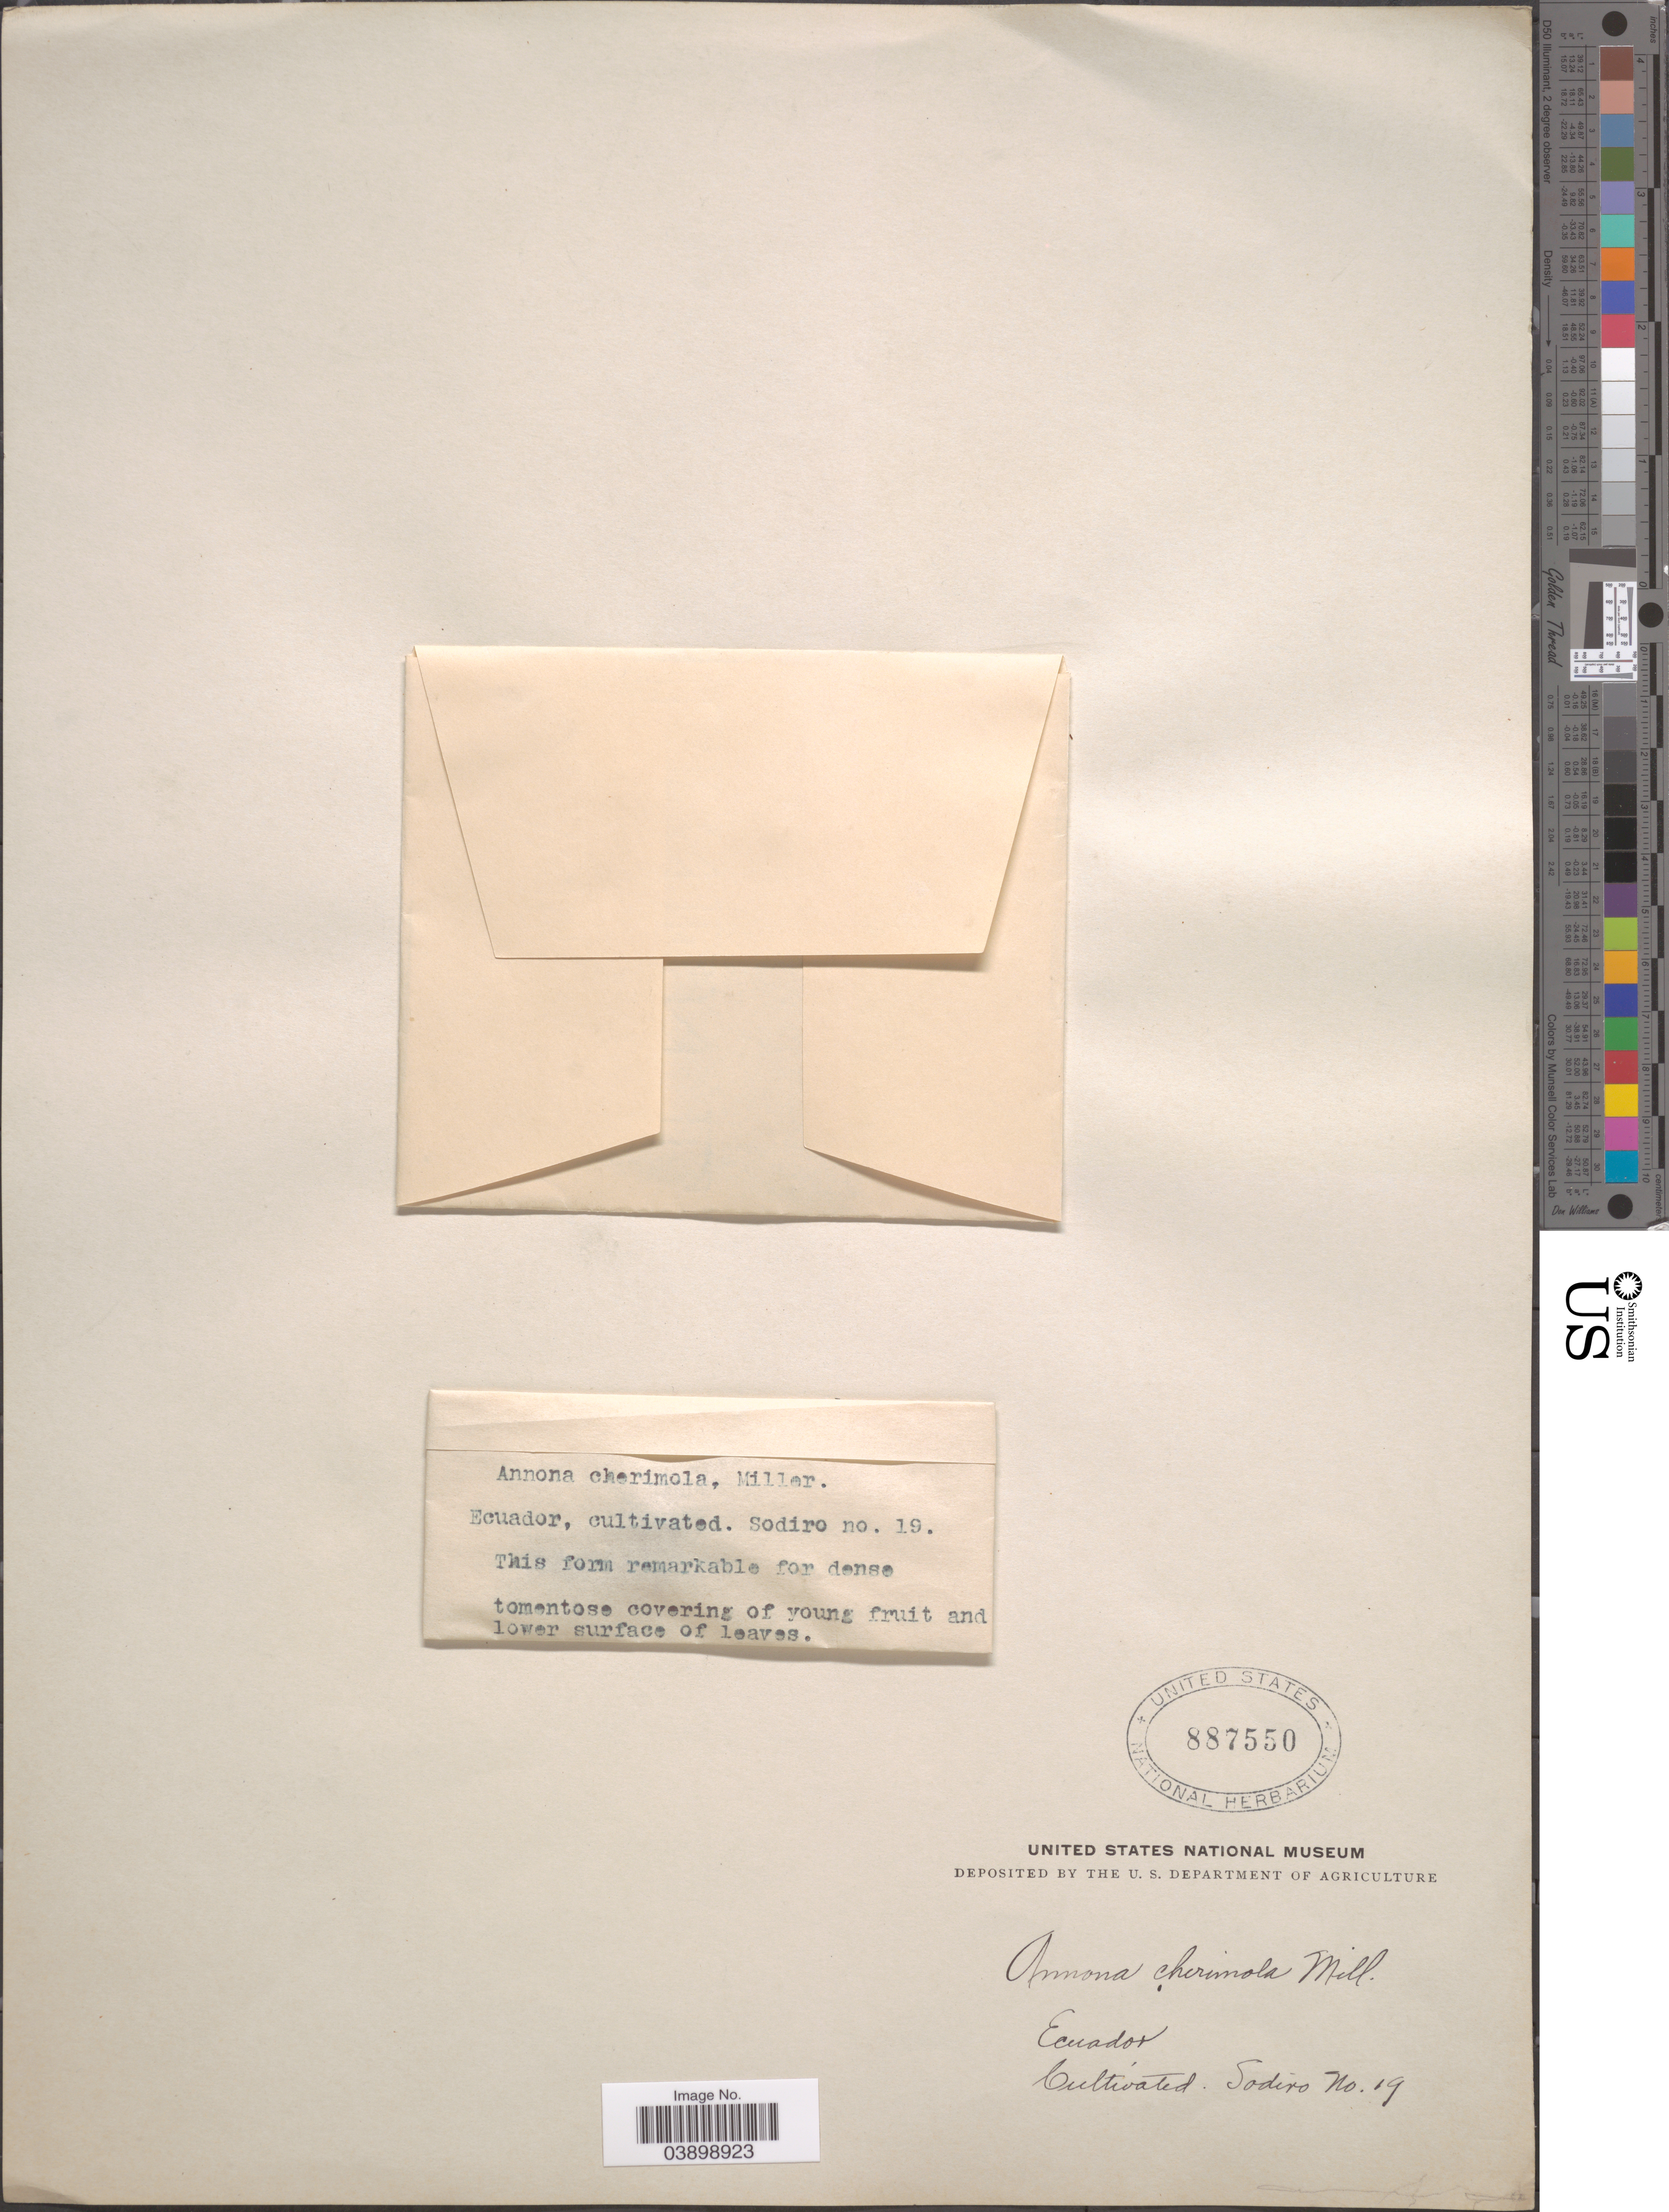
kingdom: Plantae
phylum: Tracheophyta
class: Magnoliopsida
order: Magnoliales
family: Annonaceae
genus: Annona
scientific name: Annona cherimola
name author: Mill.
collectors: Sodiro, --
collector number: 19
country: Ecuador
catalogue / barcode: US 887550